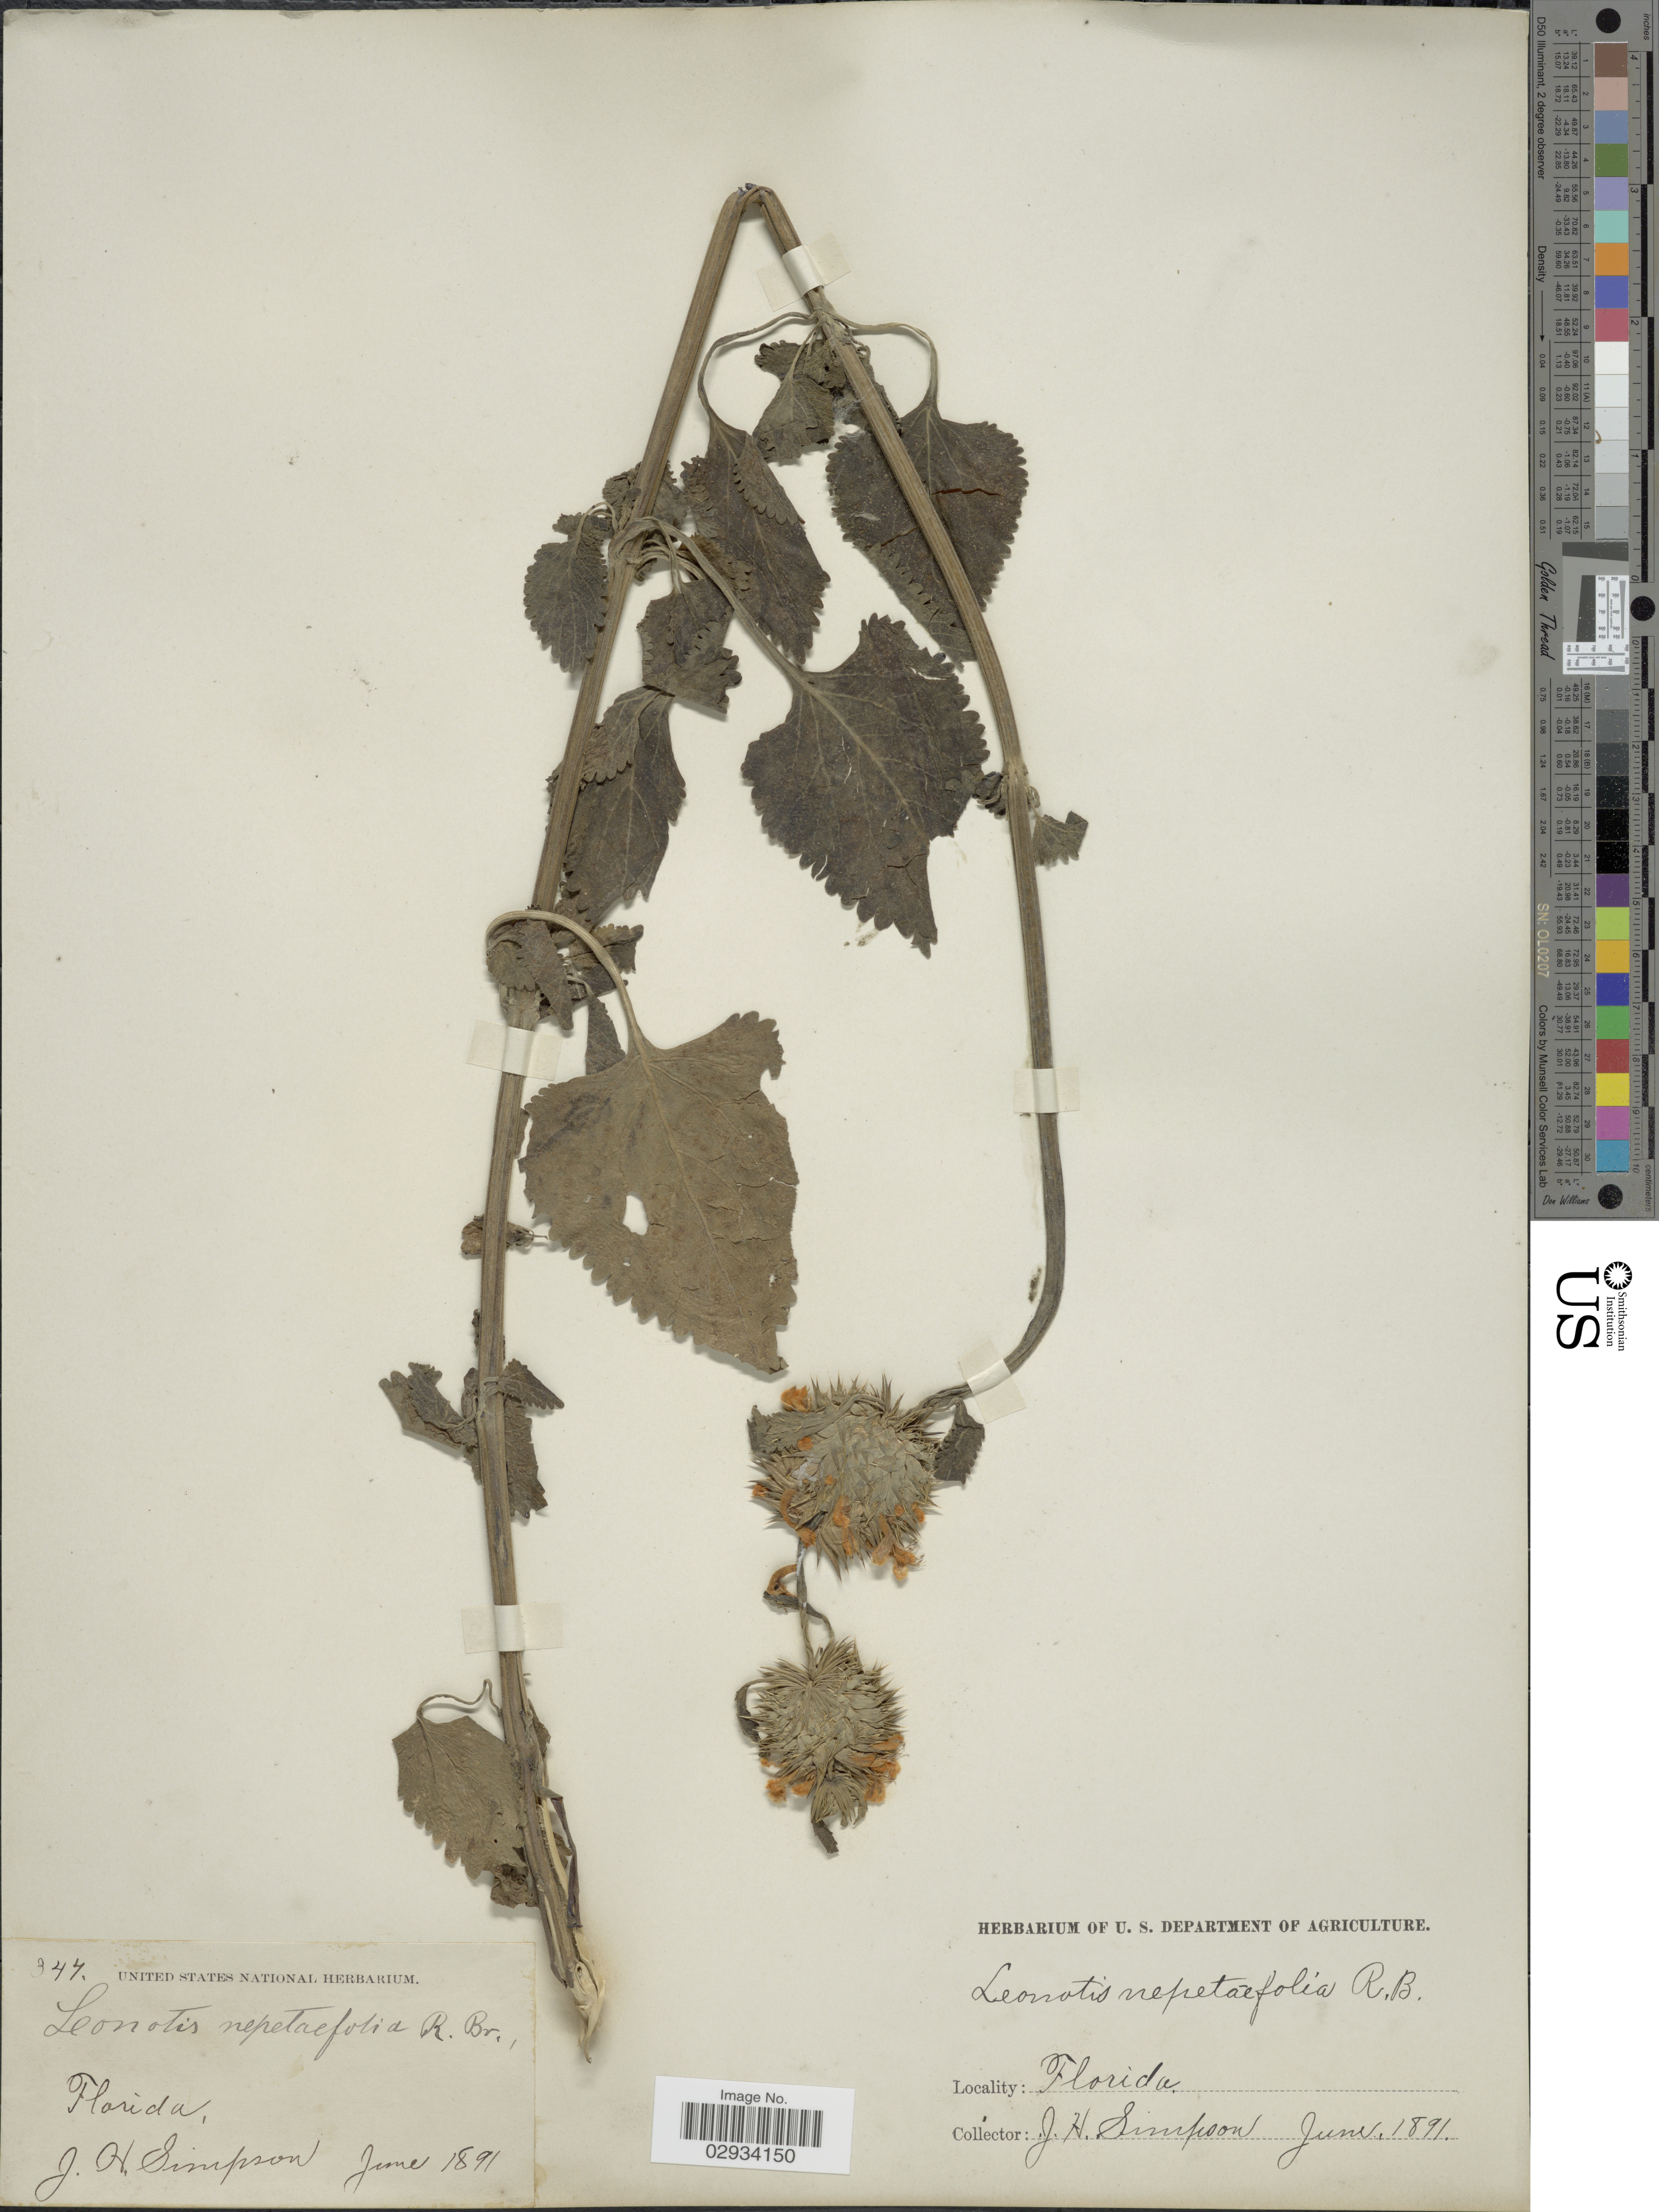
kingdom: Plantae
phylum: Tracheophyta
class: Magnoliopsida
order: Lamiales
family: Lamiaceae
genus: Leonotis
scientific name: Leonotis nepetifolia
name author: (L.) R. Br.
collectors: J. H. Simpson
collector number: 347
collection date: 1891-06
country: United States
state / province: Florida